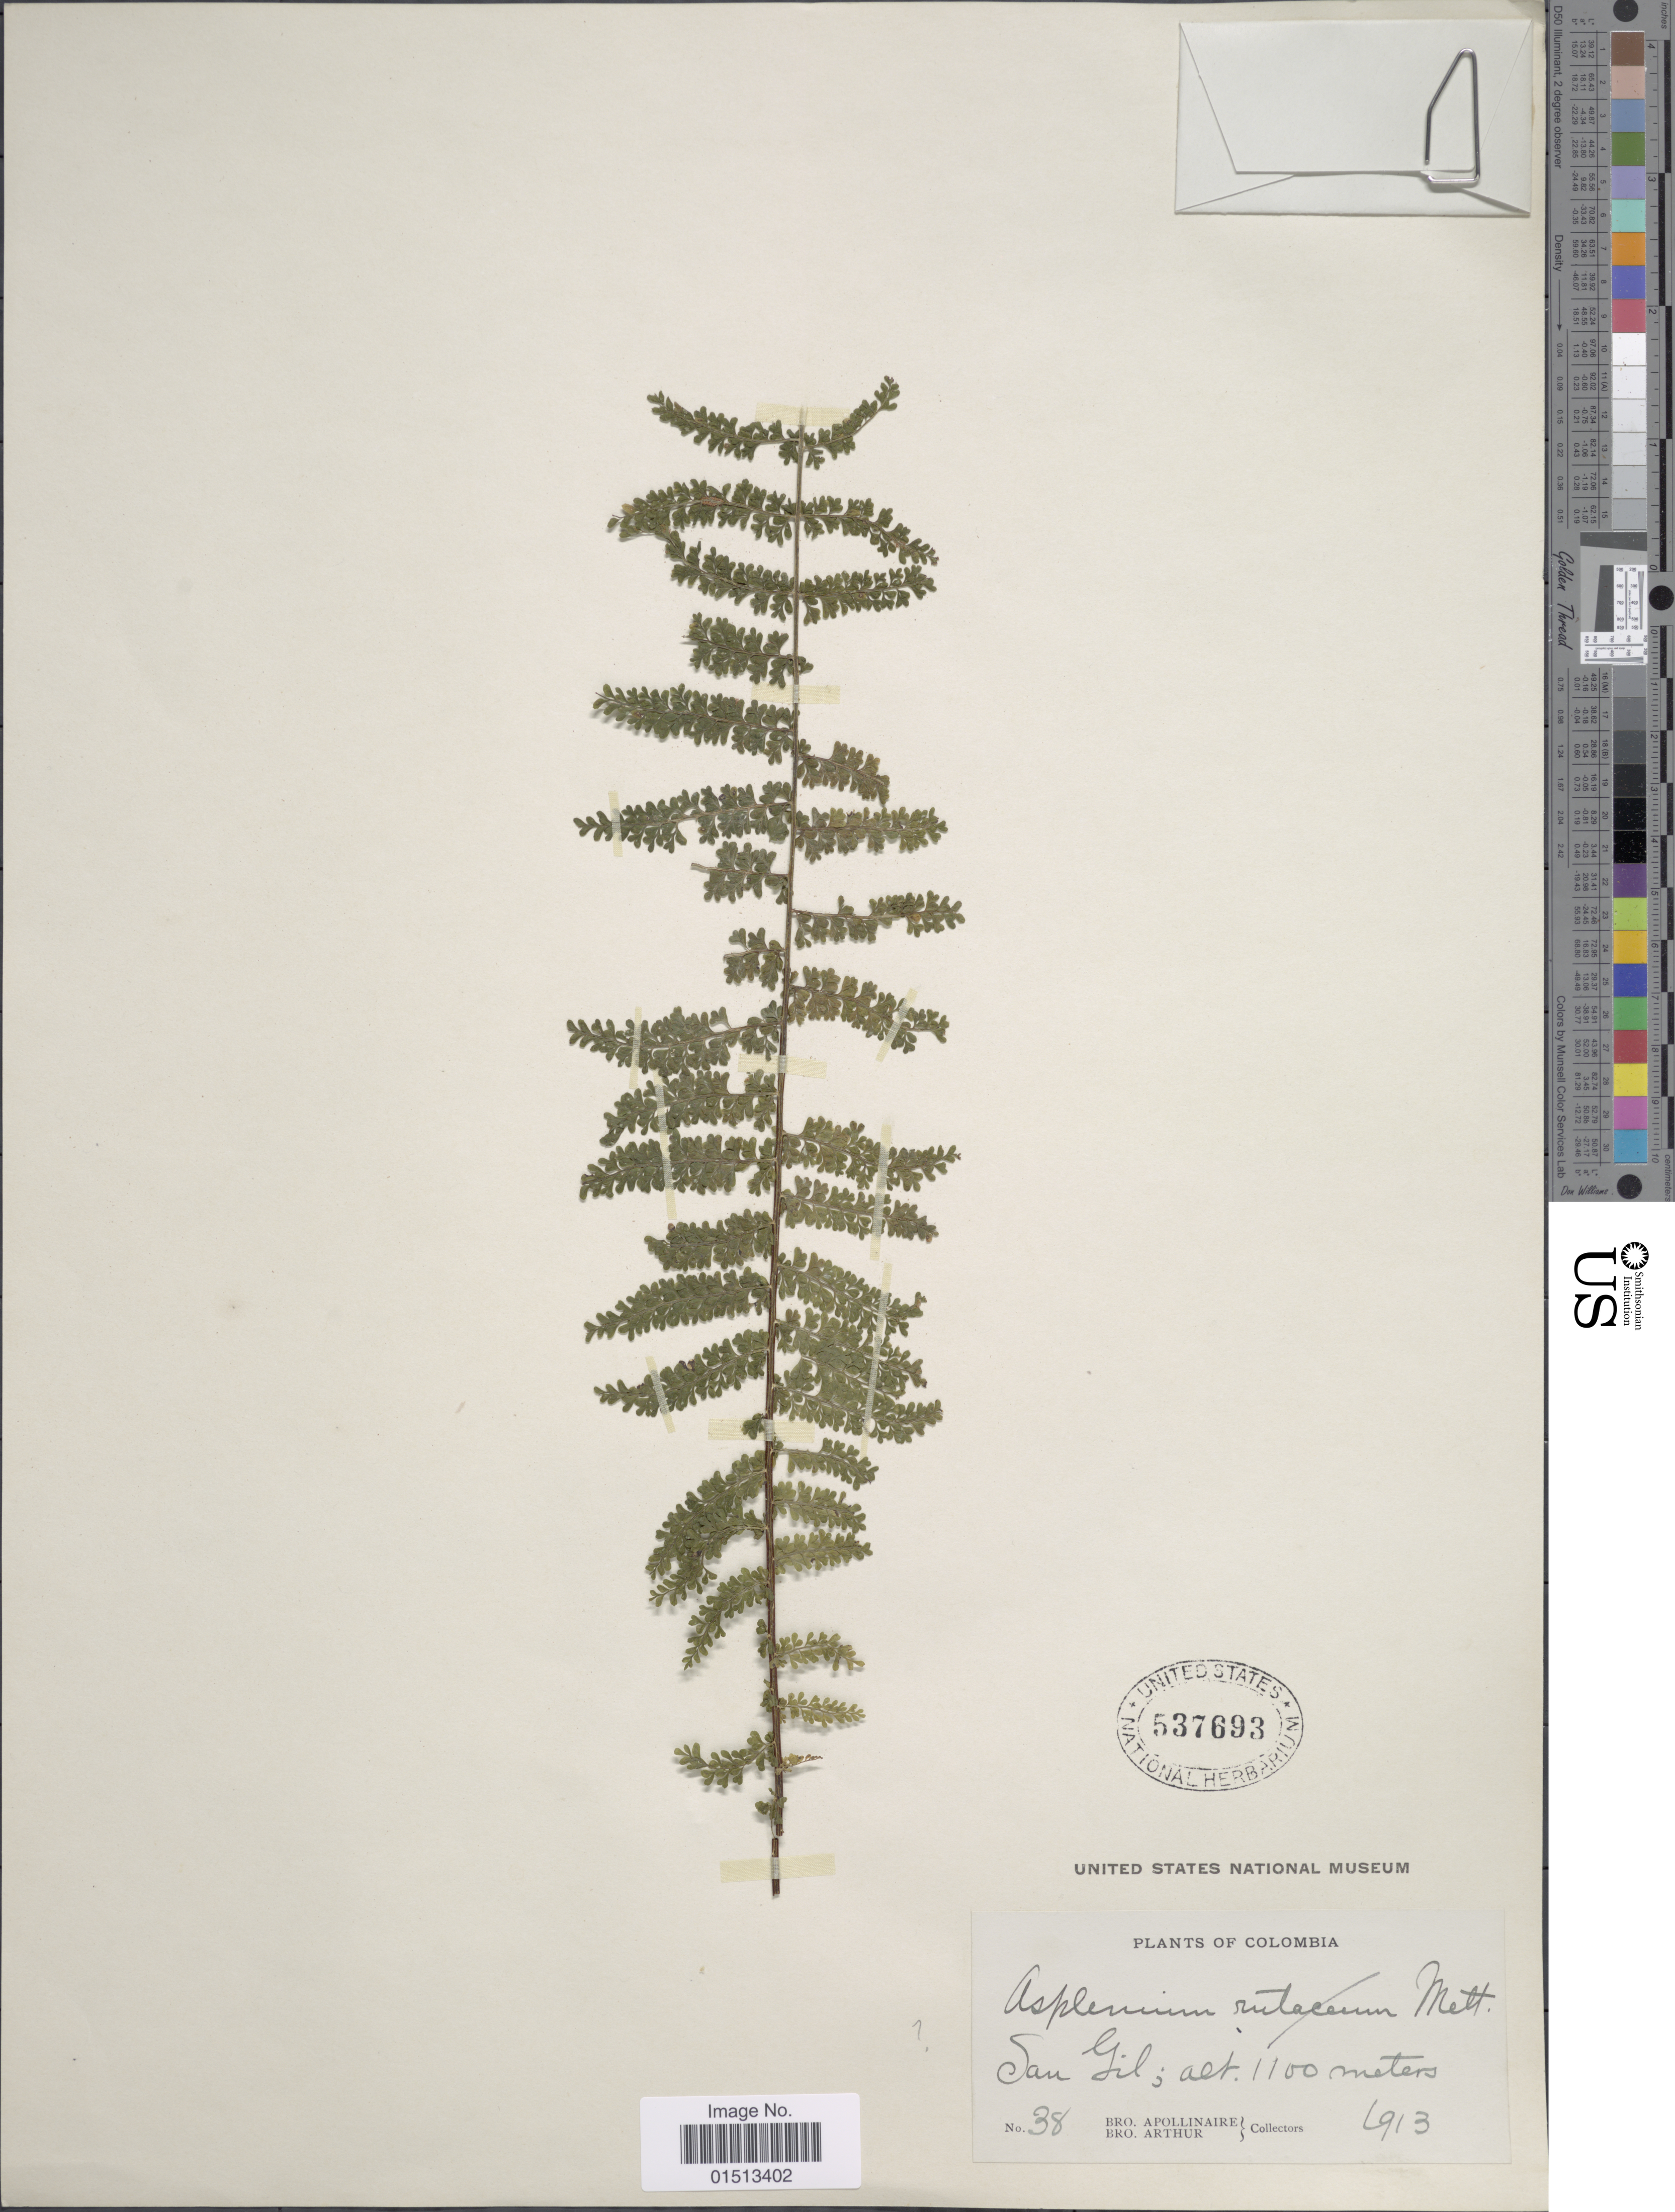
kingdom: Plantae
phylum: Tracheophyta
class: Polypodiopsida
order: Polypodiales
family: Aspleniaceae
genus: Asplenium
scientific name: Asplenium sp.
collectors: Bro. Apollinaire & Bro. Arthur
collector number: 38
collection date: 1913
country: Colombia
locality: San Gil.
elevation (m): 1100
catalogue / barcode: US 537693